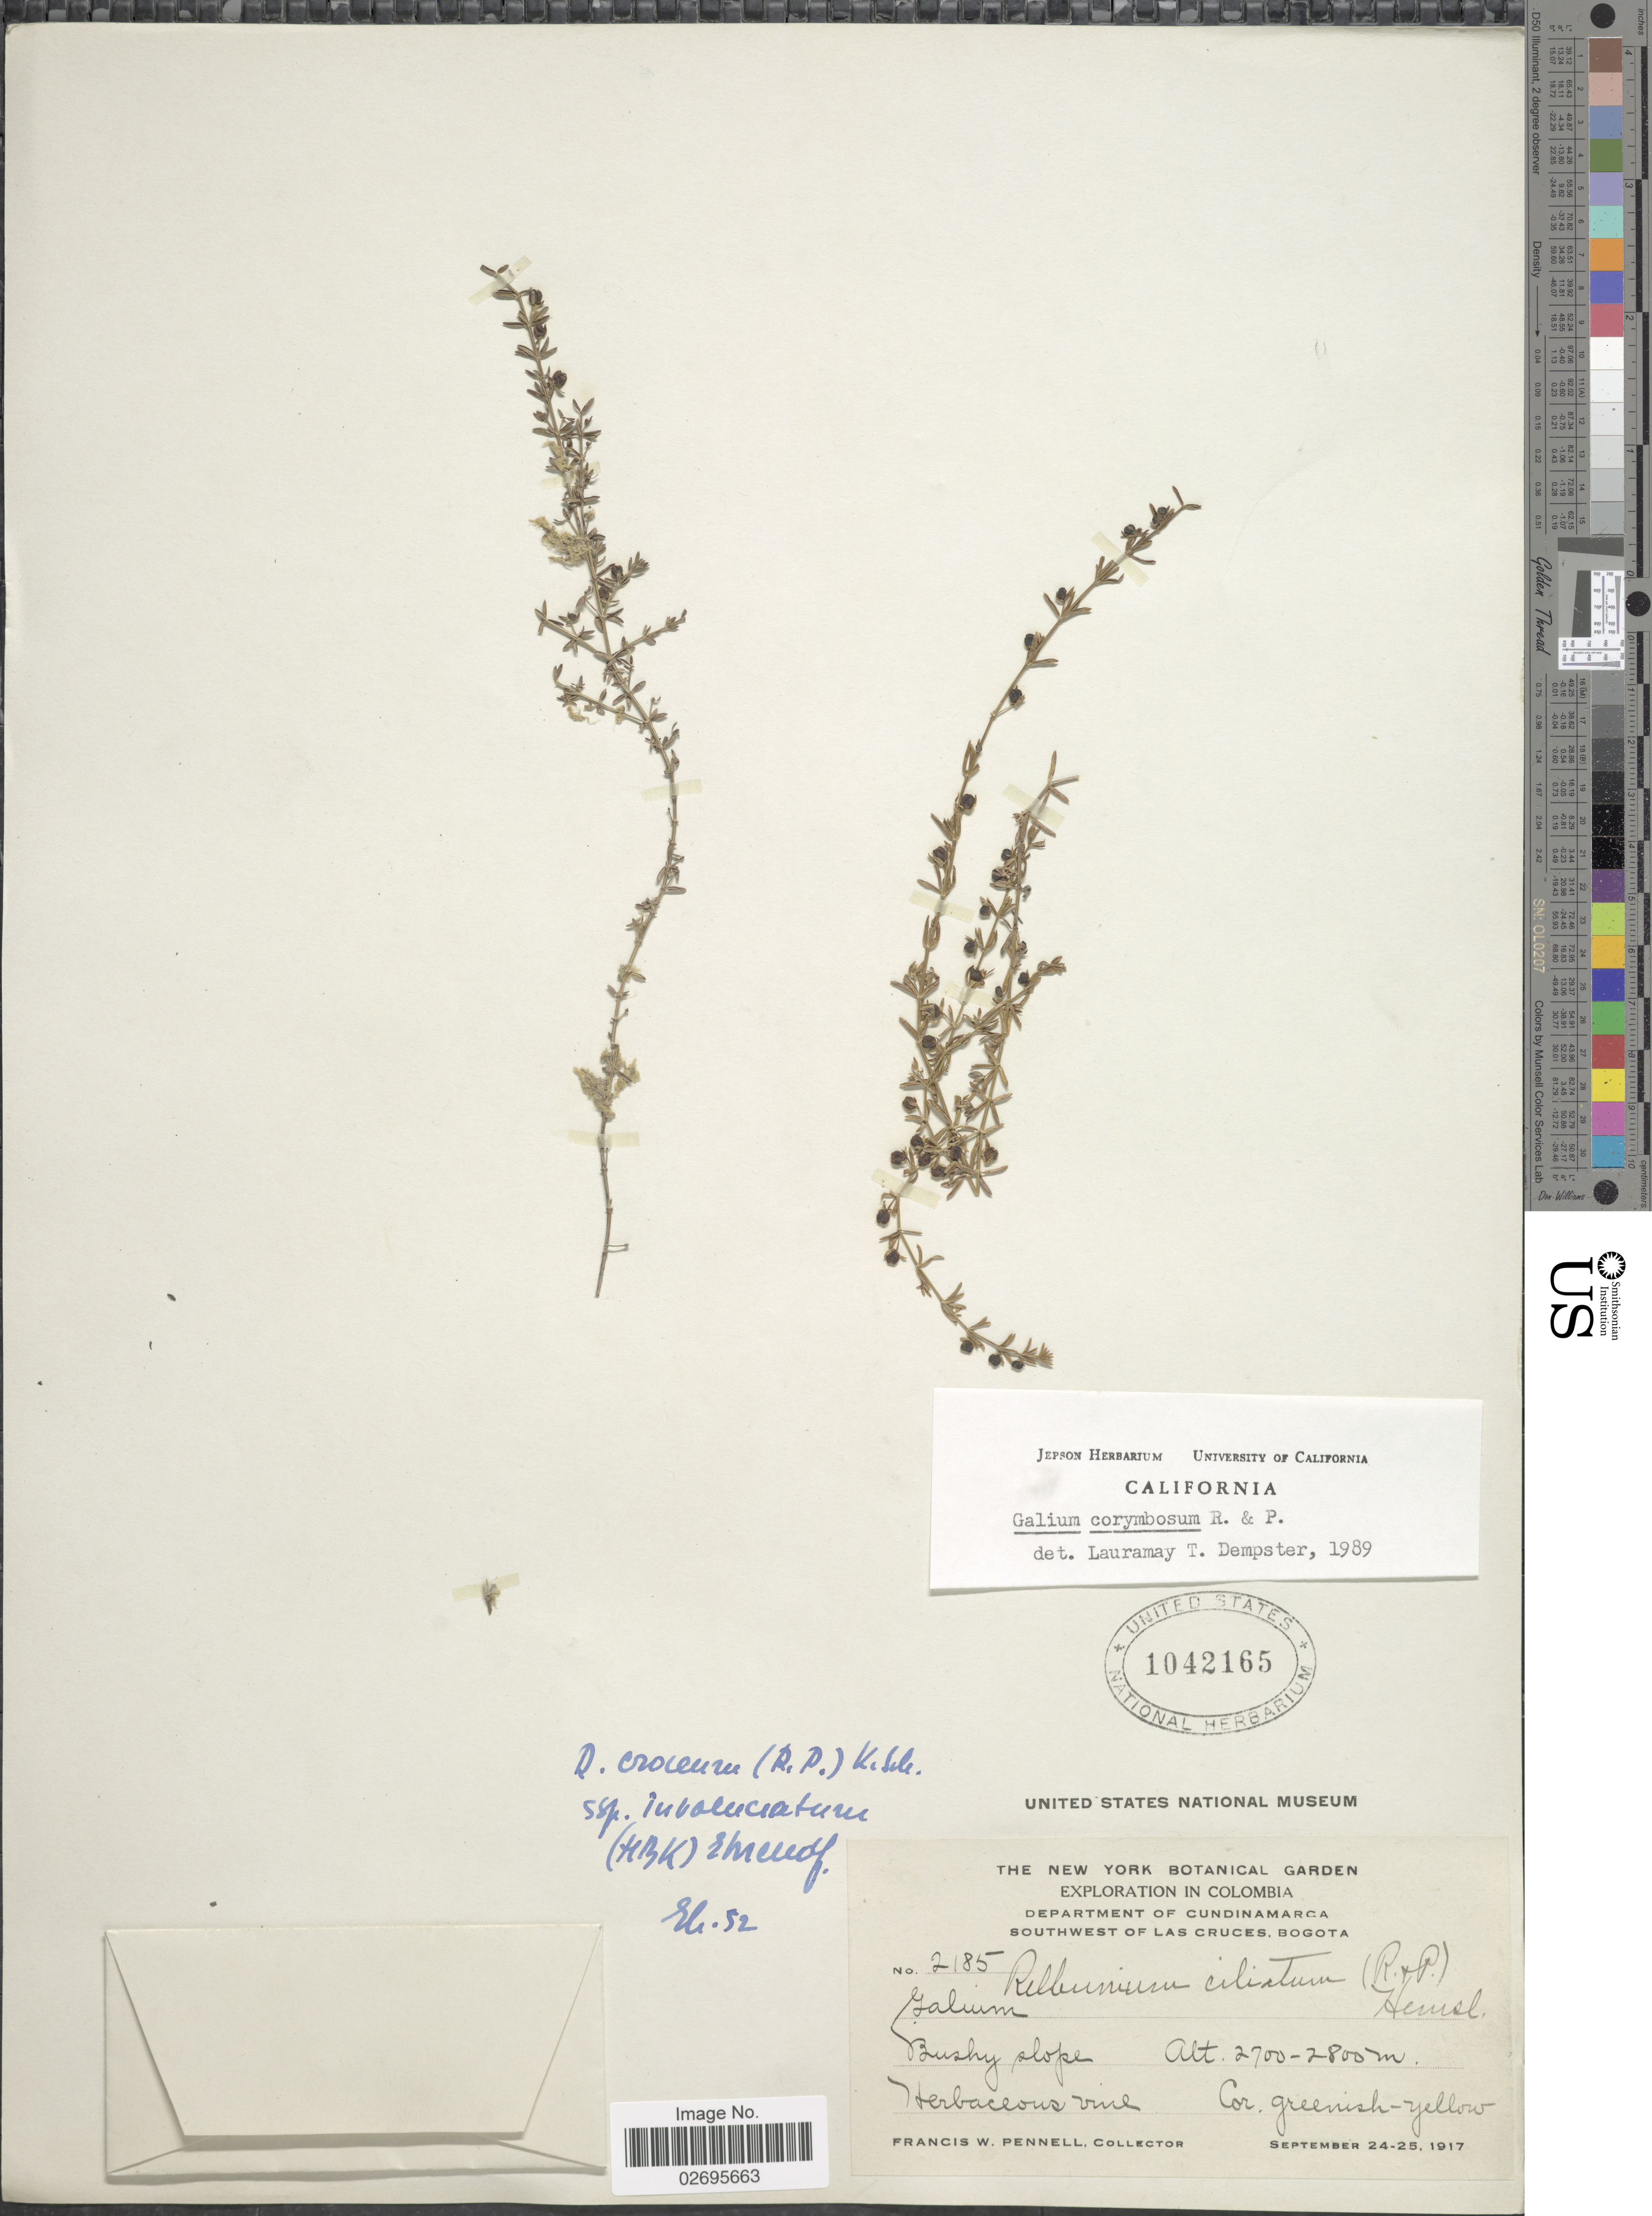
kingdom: Plantae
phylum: Tracheophyta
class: Magnoliopsida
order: Gentianales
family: Rubiaceae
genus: Galium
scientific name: Galium corymbosum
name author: Ruiz & Pav.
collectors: F. W. Pennell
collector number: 2185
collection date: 1917-09-24/1917-09-25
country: Colombia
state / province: Cundinamarca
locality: Department of Cundinamarca, Southwest of Las Cruces, Bogota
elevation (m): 2700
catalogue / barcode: US 1042165